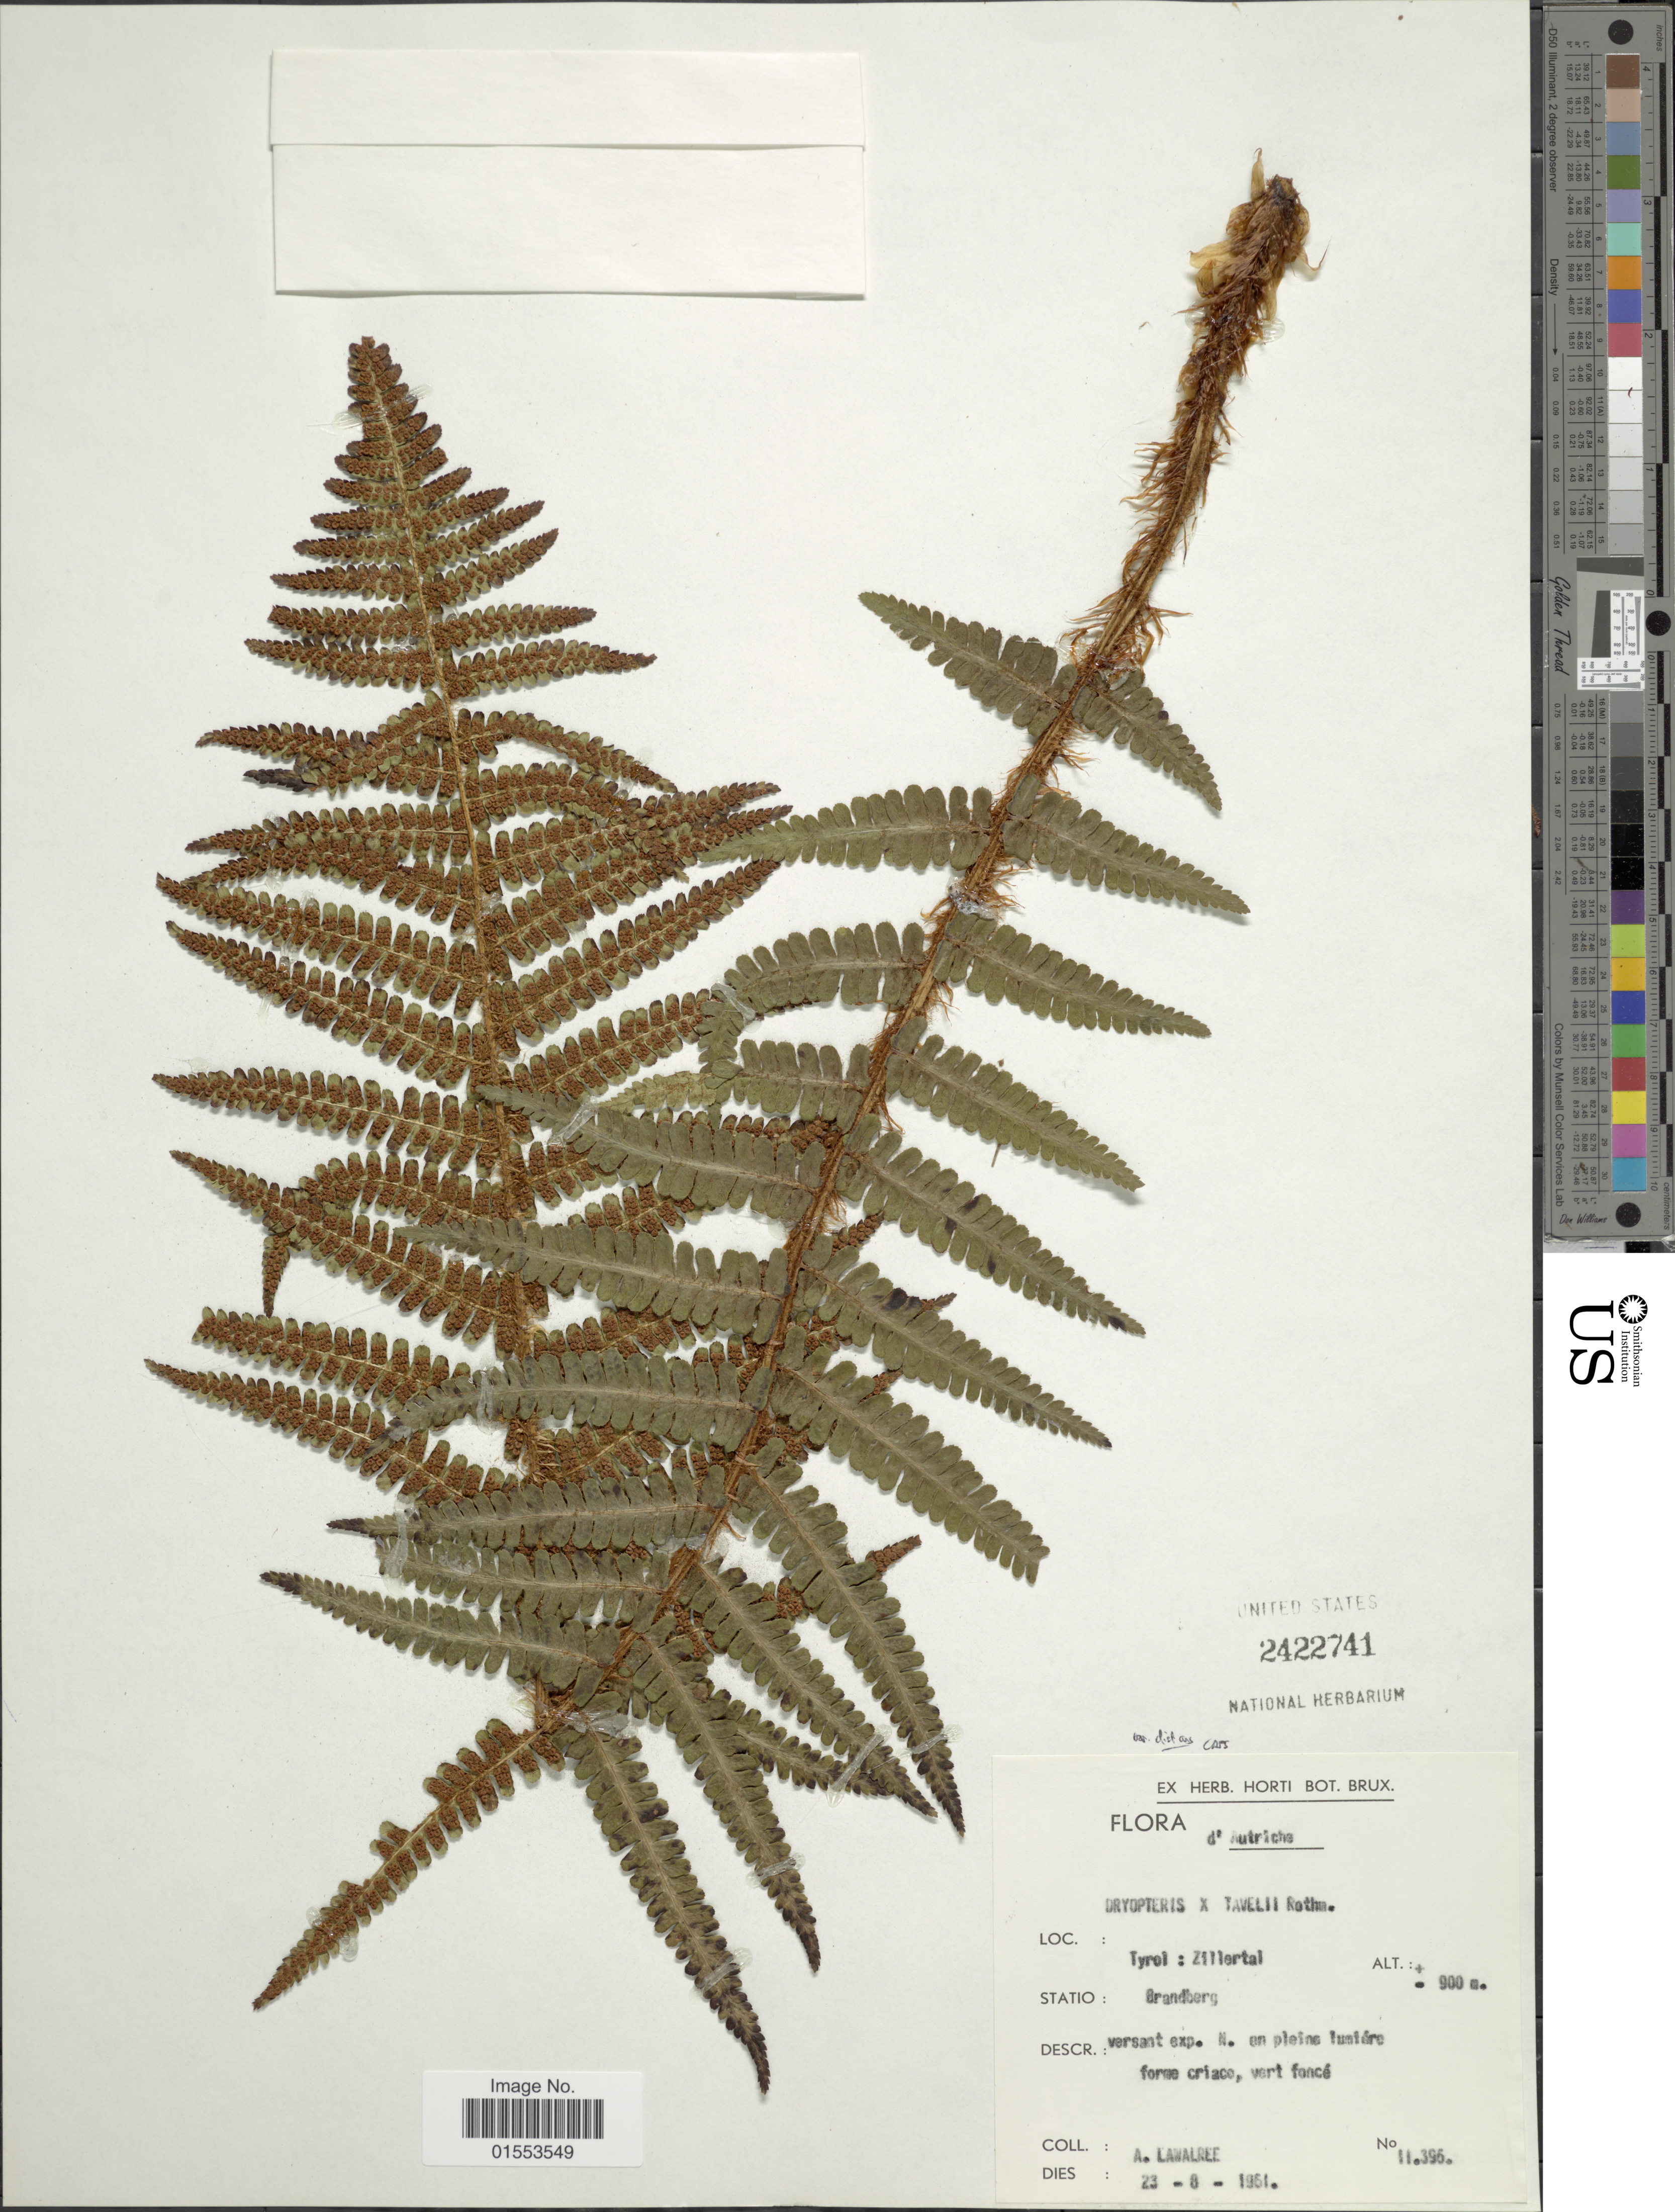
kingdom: Plantae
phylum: Tracheophyta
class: Polypodiopsida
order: Polypodiales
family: Dryopteridaceae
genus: Dryopteris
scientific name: Dryopteris x tavelii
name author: Rothm.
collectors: A. G. Lawalrée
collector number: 11395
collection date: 1951-08-23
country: Austria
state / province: Tirol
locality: D'Autriche. Tyrol: Zillertal, Statio: Brandberg.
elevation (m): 900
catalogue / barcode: US 2422741